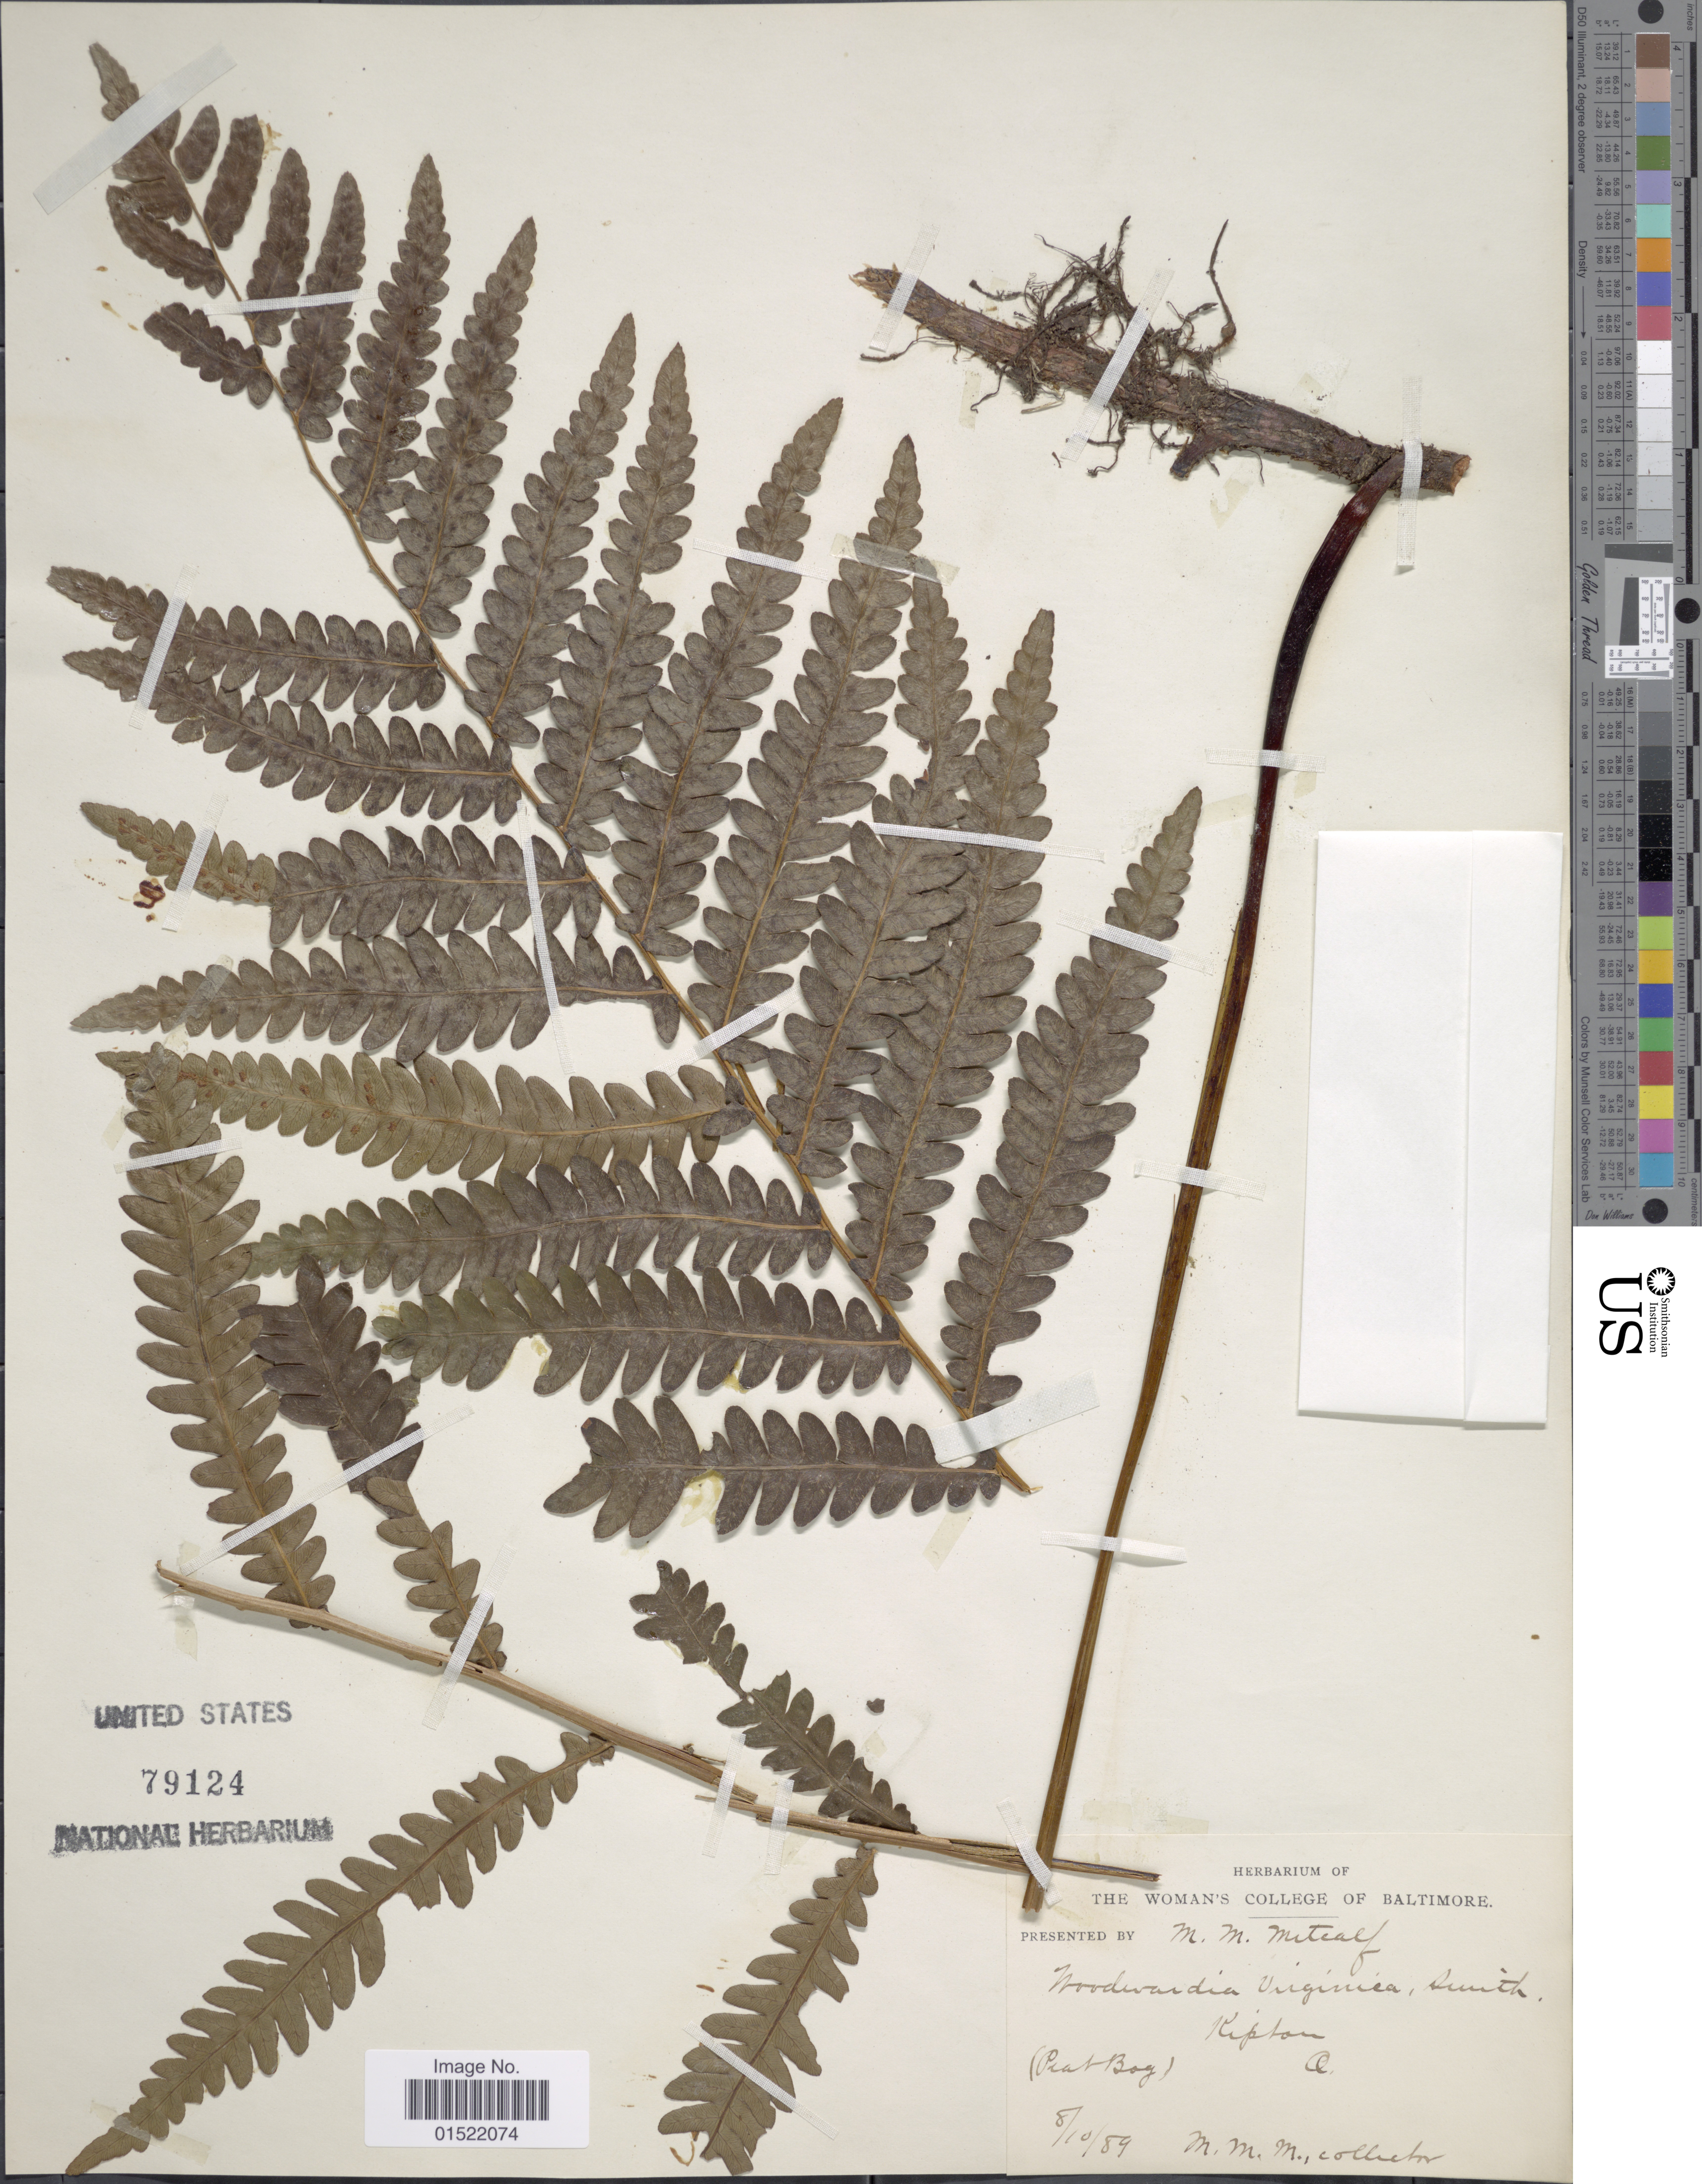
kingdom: Plantae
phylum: Tracheophyta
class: Polypodiopsida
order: Polypodiales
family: Blechnaceae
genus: Woodwardia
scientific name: Woodwardia virginica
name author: (L.) R.M. Sm.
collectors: M. Metcalf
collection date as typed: Transcribed d/m/y: 10/8/89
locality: Ripton, (Pear Bog), A [interpreted]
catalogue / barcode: US 79124